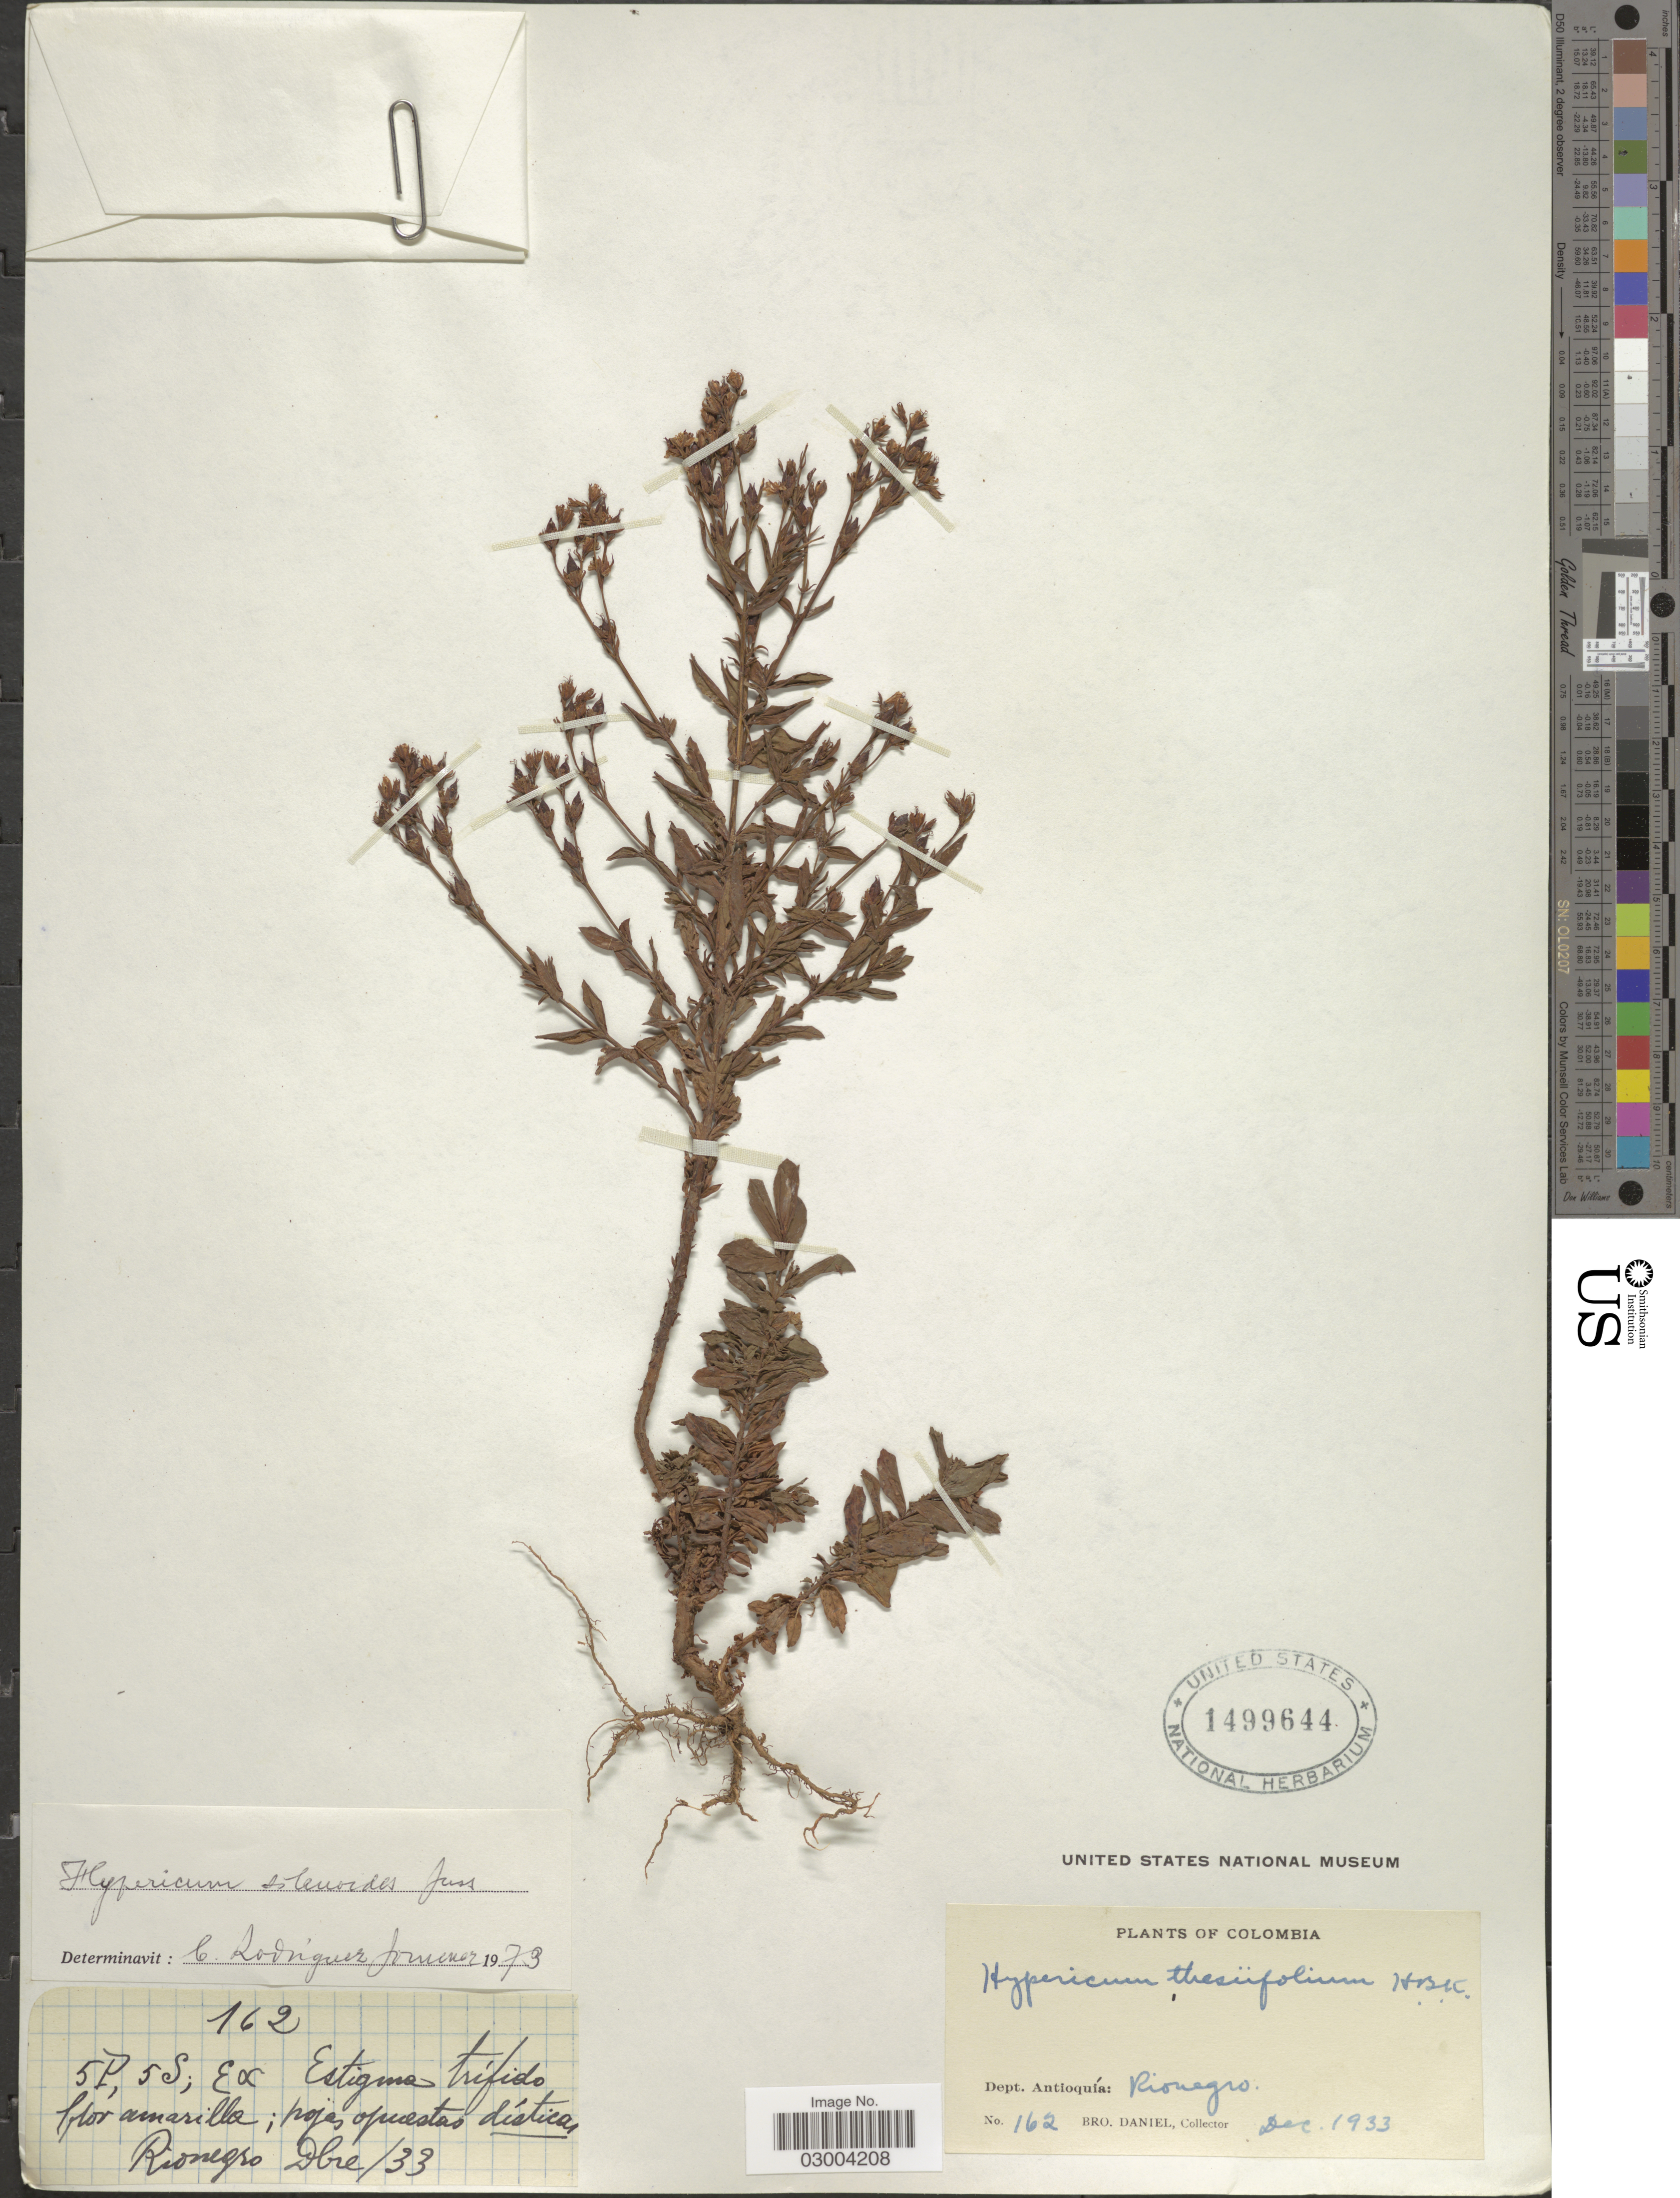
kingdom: Plantae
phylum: Tracheophyta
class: Magnoliopsida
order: Malpighiales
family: Hypericaceae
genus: Hypericum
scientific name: Hypericum silenoides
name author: Juss.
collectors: Bro. Daniel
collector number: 162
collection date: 1933-12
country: Colombia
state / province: Antioquia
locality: Dept. Antioquia: Rionegro.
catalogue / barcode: US 1499644